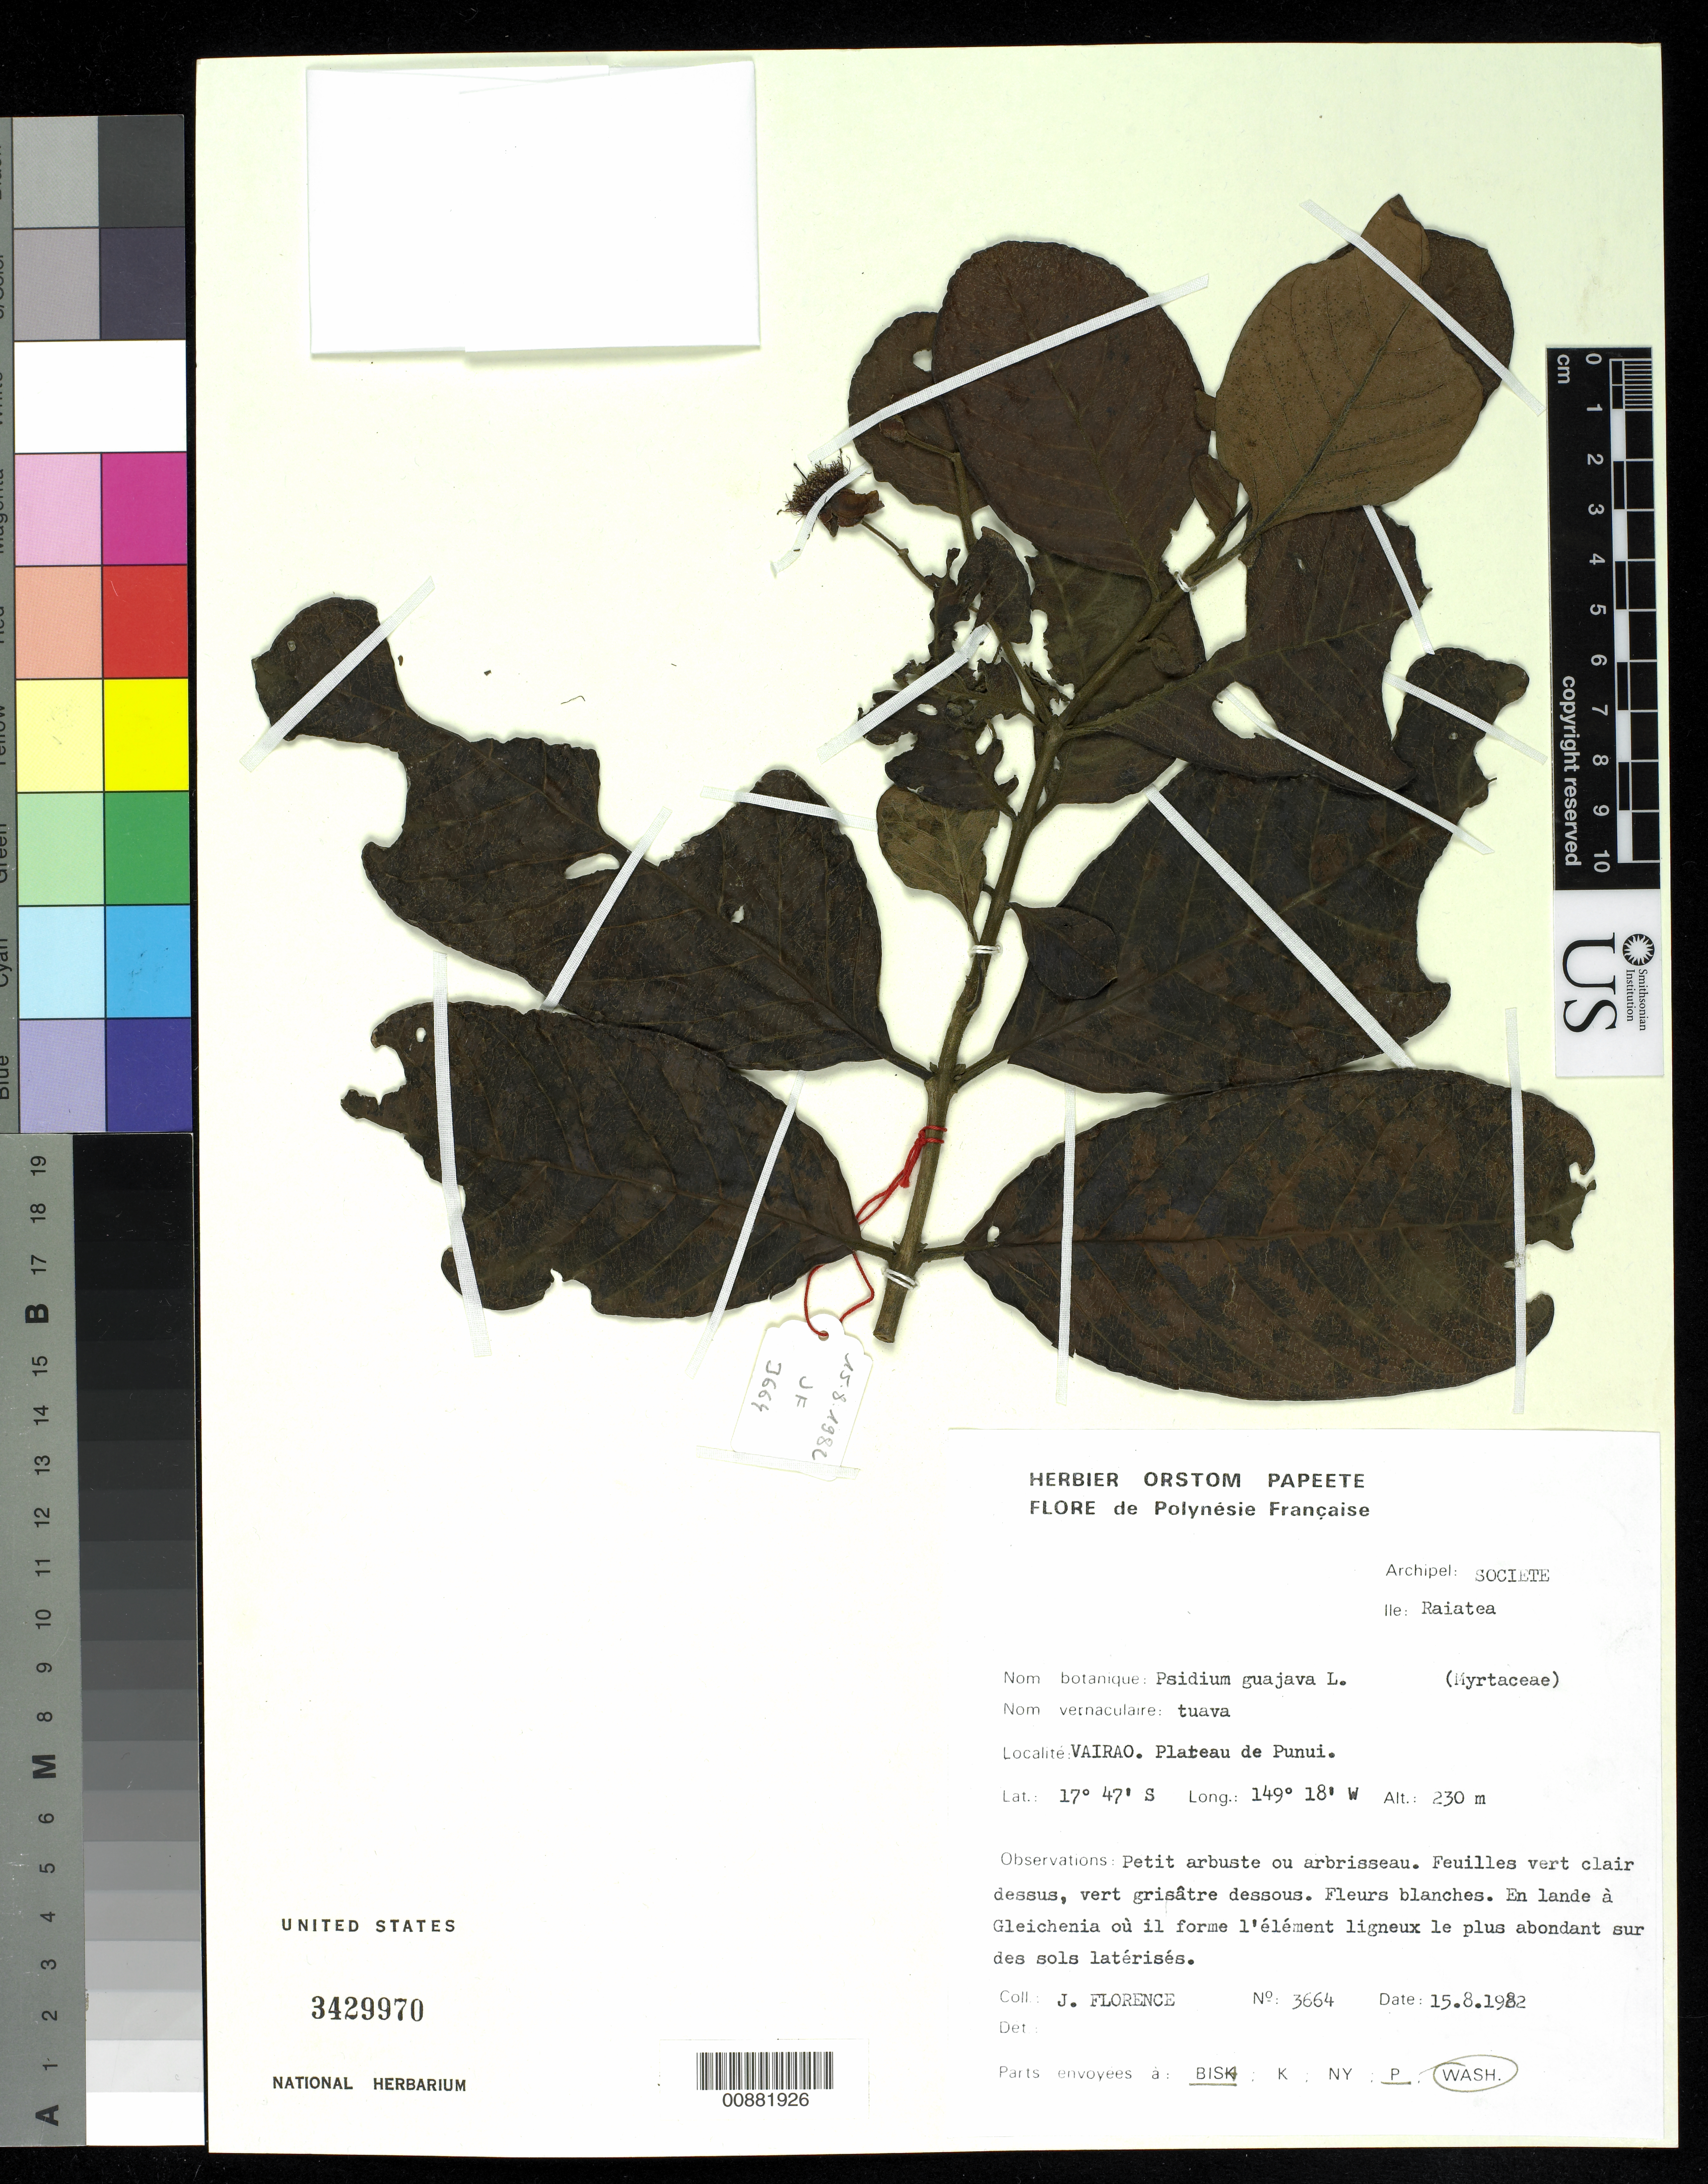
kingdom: Plantae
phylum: Tracheophyta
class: Magnoliopsida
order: Myrtales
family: Myrtaceae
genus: Psidium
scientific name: Psidium guajava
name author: L.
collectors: J. Florence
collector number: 3664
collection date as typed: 15 Aug 1982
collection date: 1982-08-15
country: French Polynesia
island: Raiatea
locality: Vairao. Plateau de Punui.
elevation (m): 230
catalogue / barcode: US 3429970